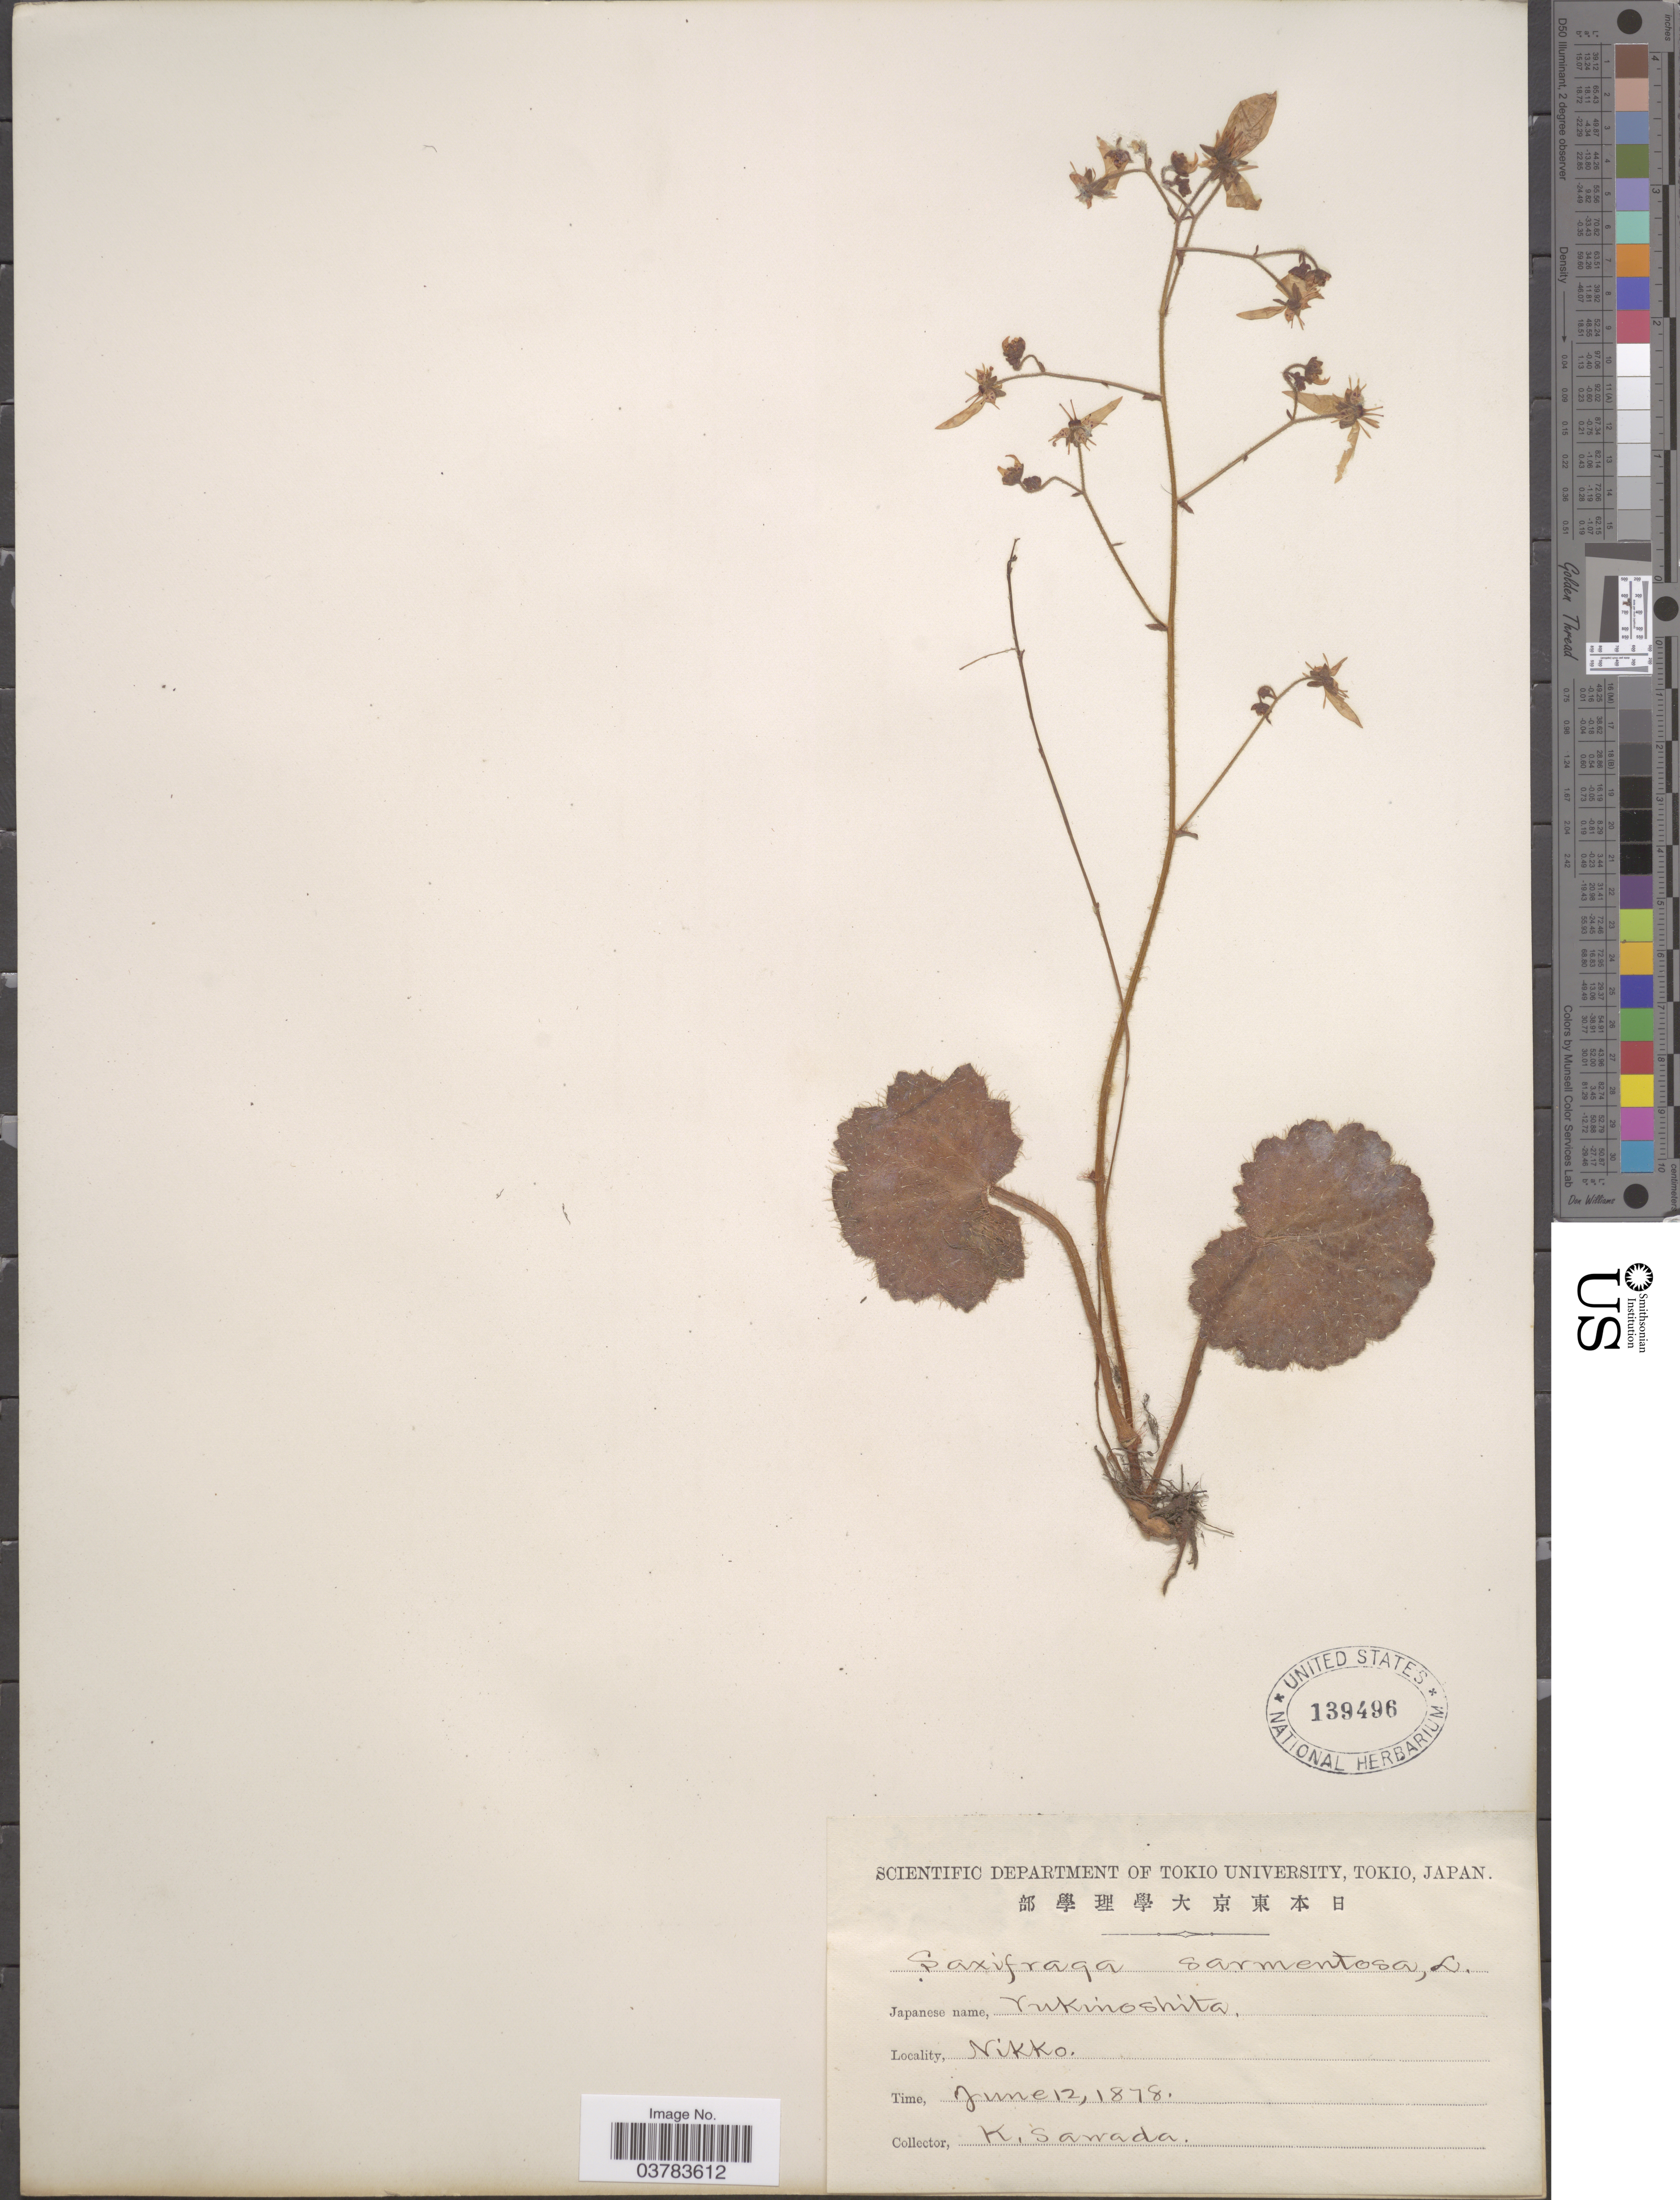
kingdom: Plantae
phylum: Tracheophyta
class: Magnoliopsida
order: Saxifragales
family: Saxifragaceae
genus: Saxifraga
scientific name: Saxifraga sarmentosa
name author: L. f.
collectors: K. Sawada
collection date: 1878-06-12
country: Japan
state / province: Tokyo, Federal City of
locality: Tokio. Nikko.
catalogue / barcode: US 139496